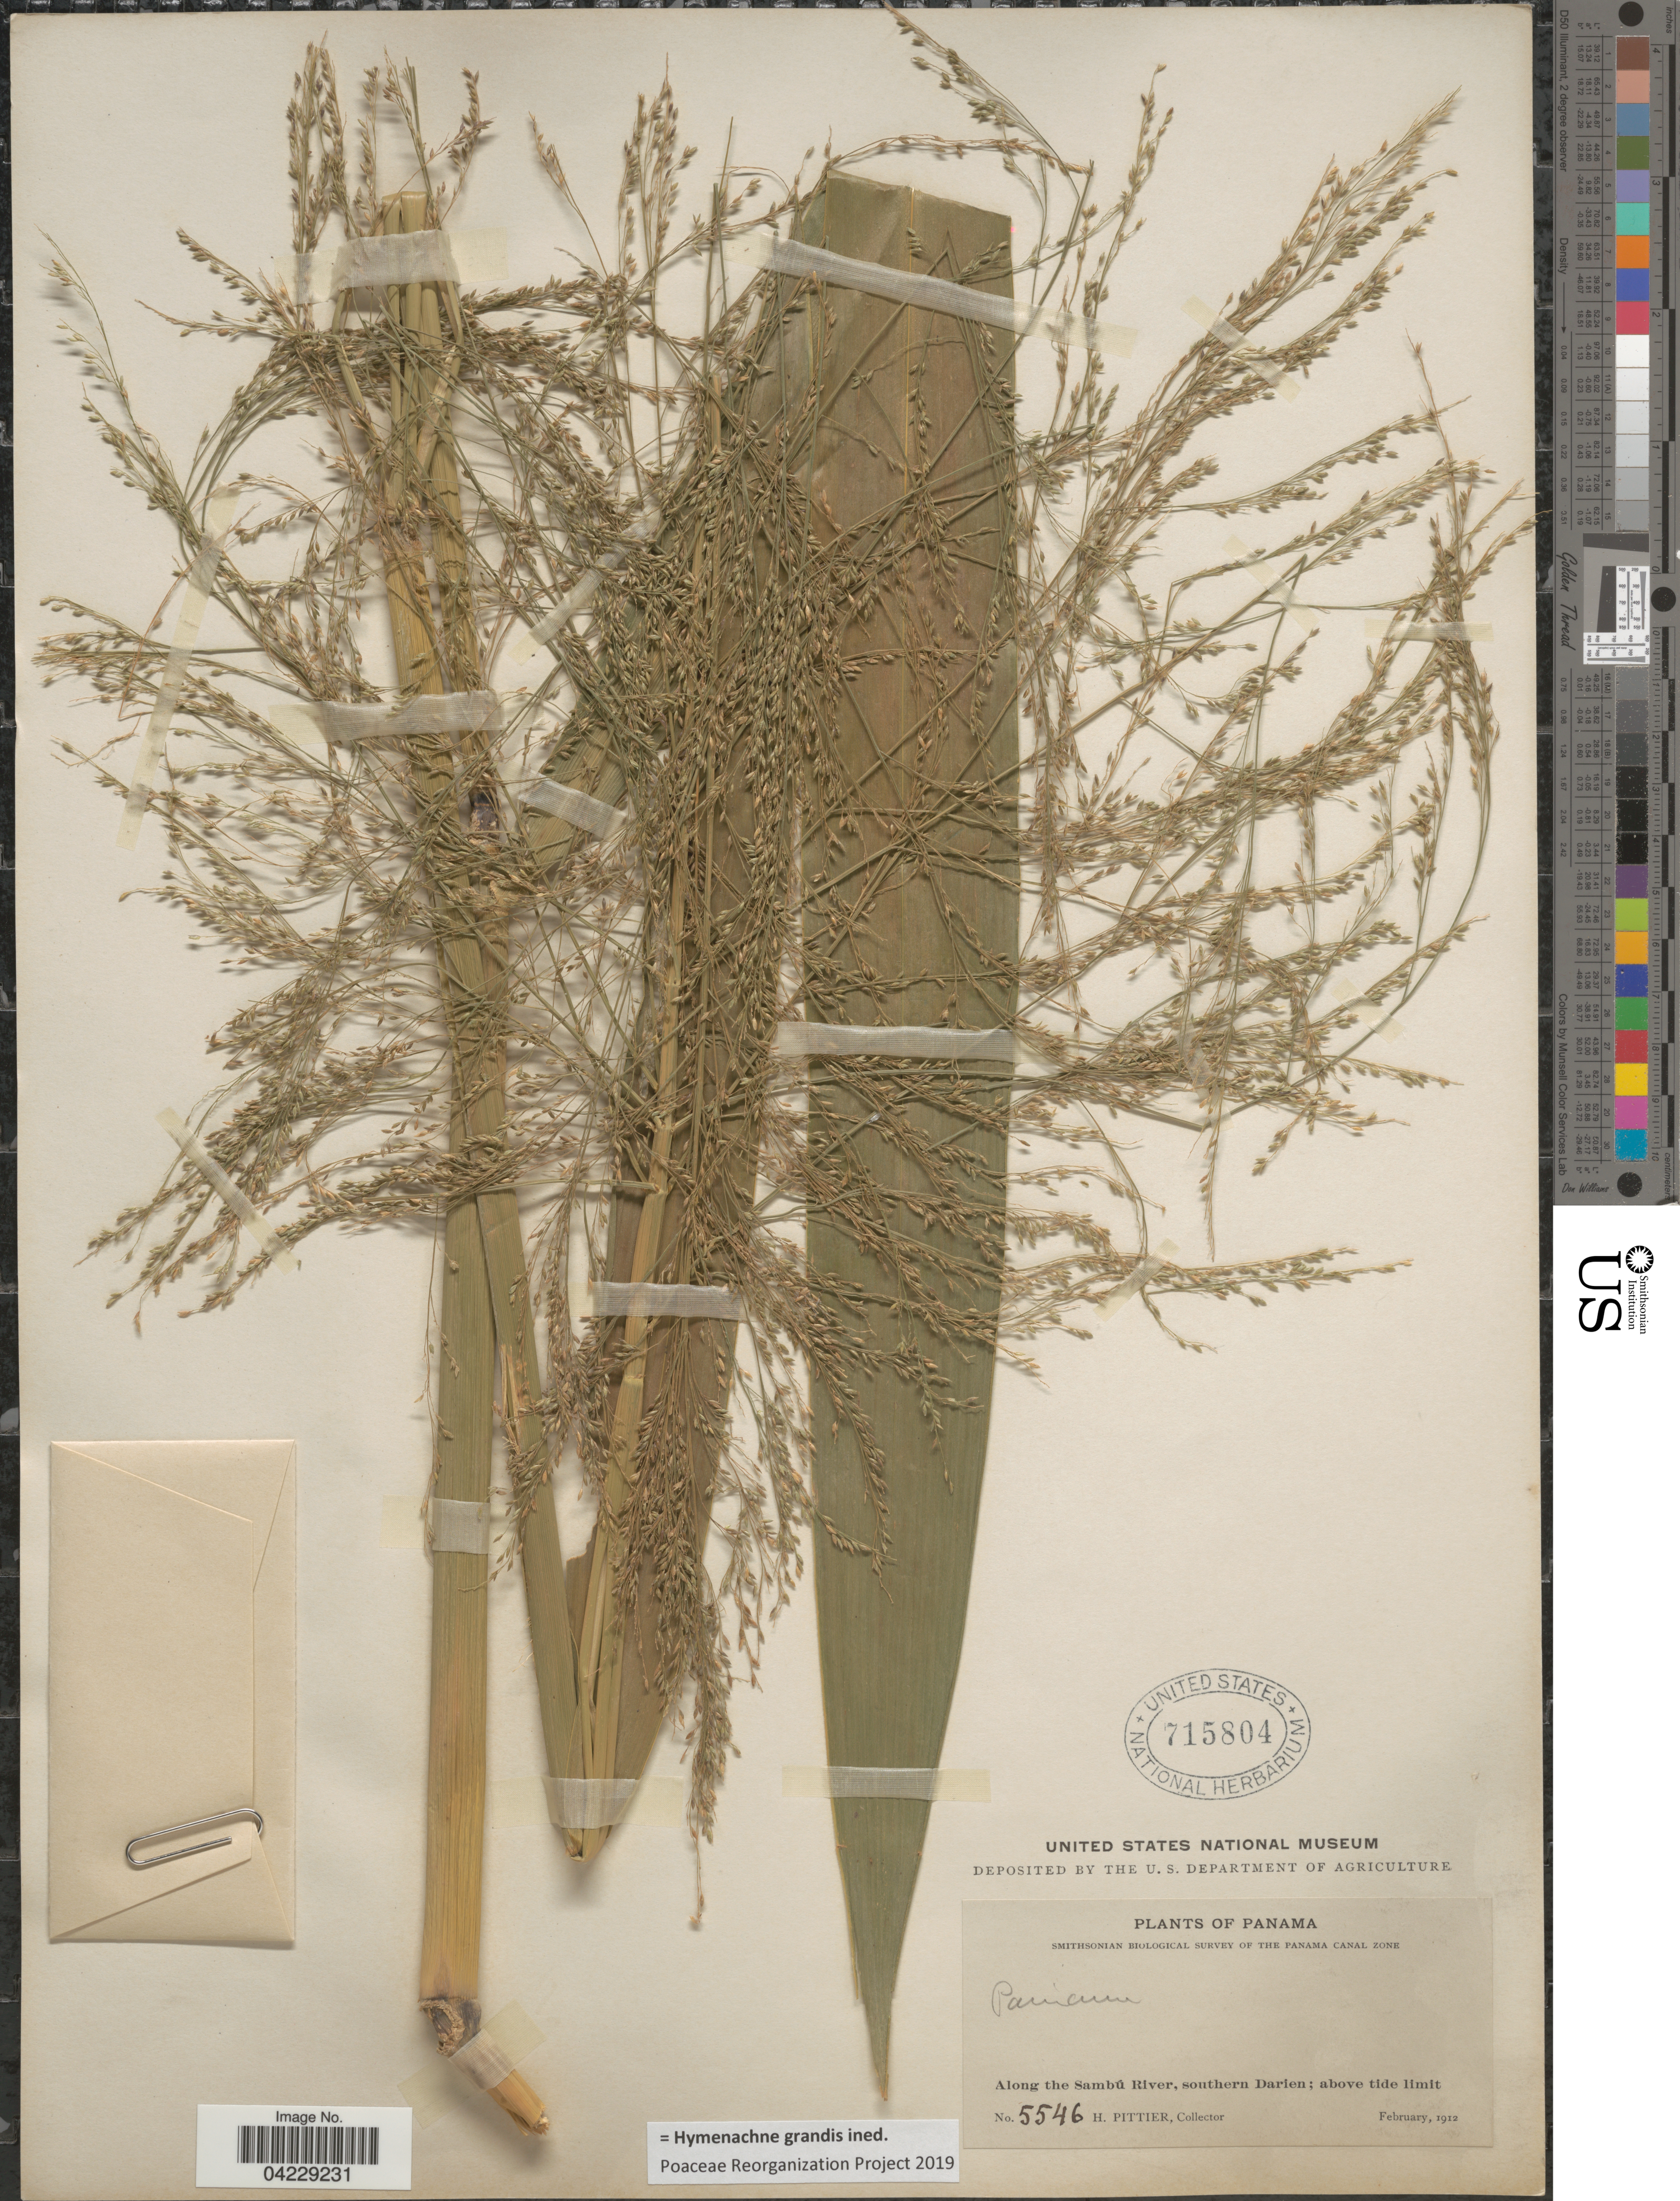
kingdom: Plantae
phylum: Tracheophyta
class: Liliopsida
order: Poales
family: Poaceae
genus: Hymenachne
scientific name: Hymenachne grandis ined. prp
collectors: H. F. Pittier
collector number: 5546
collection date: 1912-02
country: Panama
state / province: Darien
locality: Smithsonian Biological Survey of the Panama Canal Zone. Along the Sambú River, southern Darien.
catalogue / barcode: US 715804